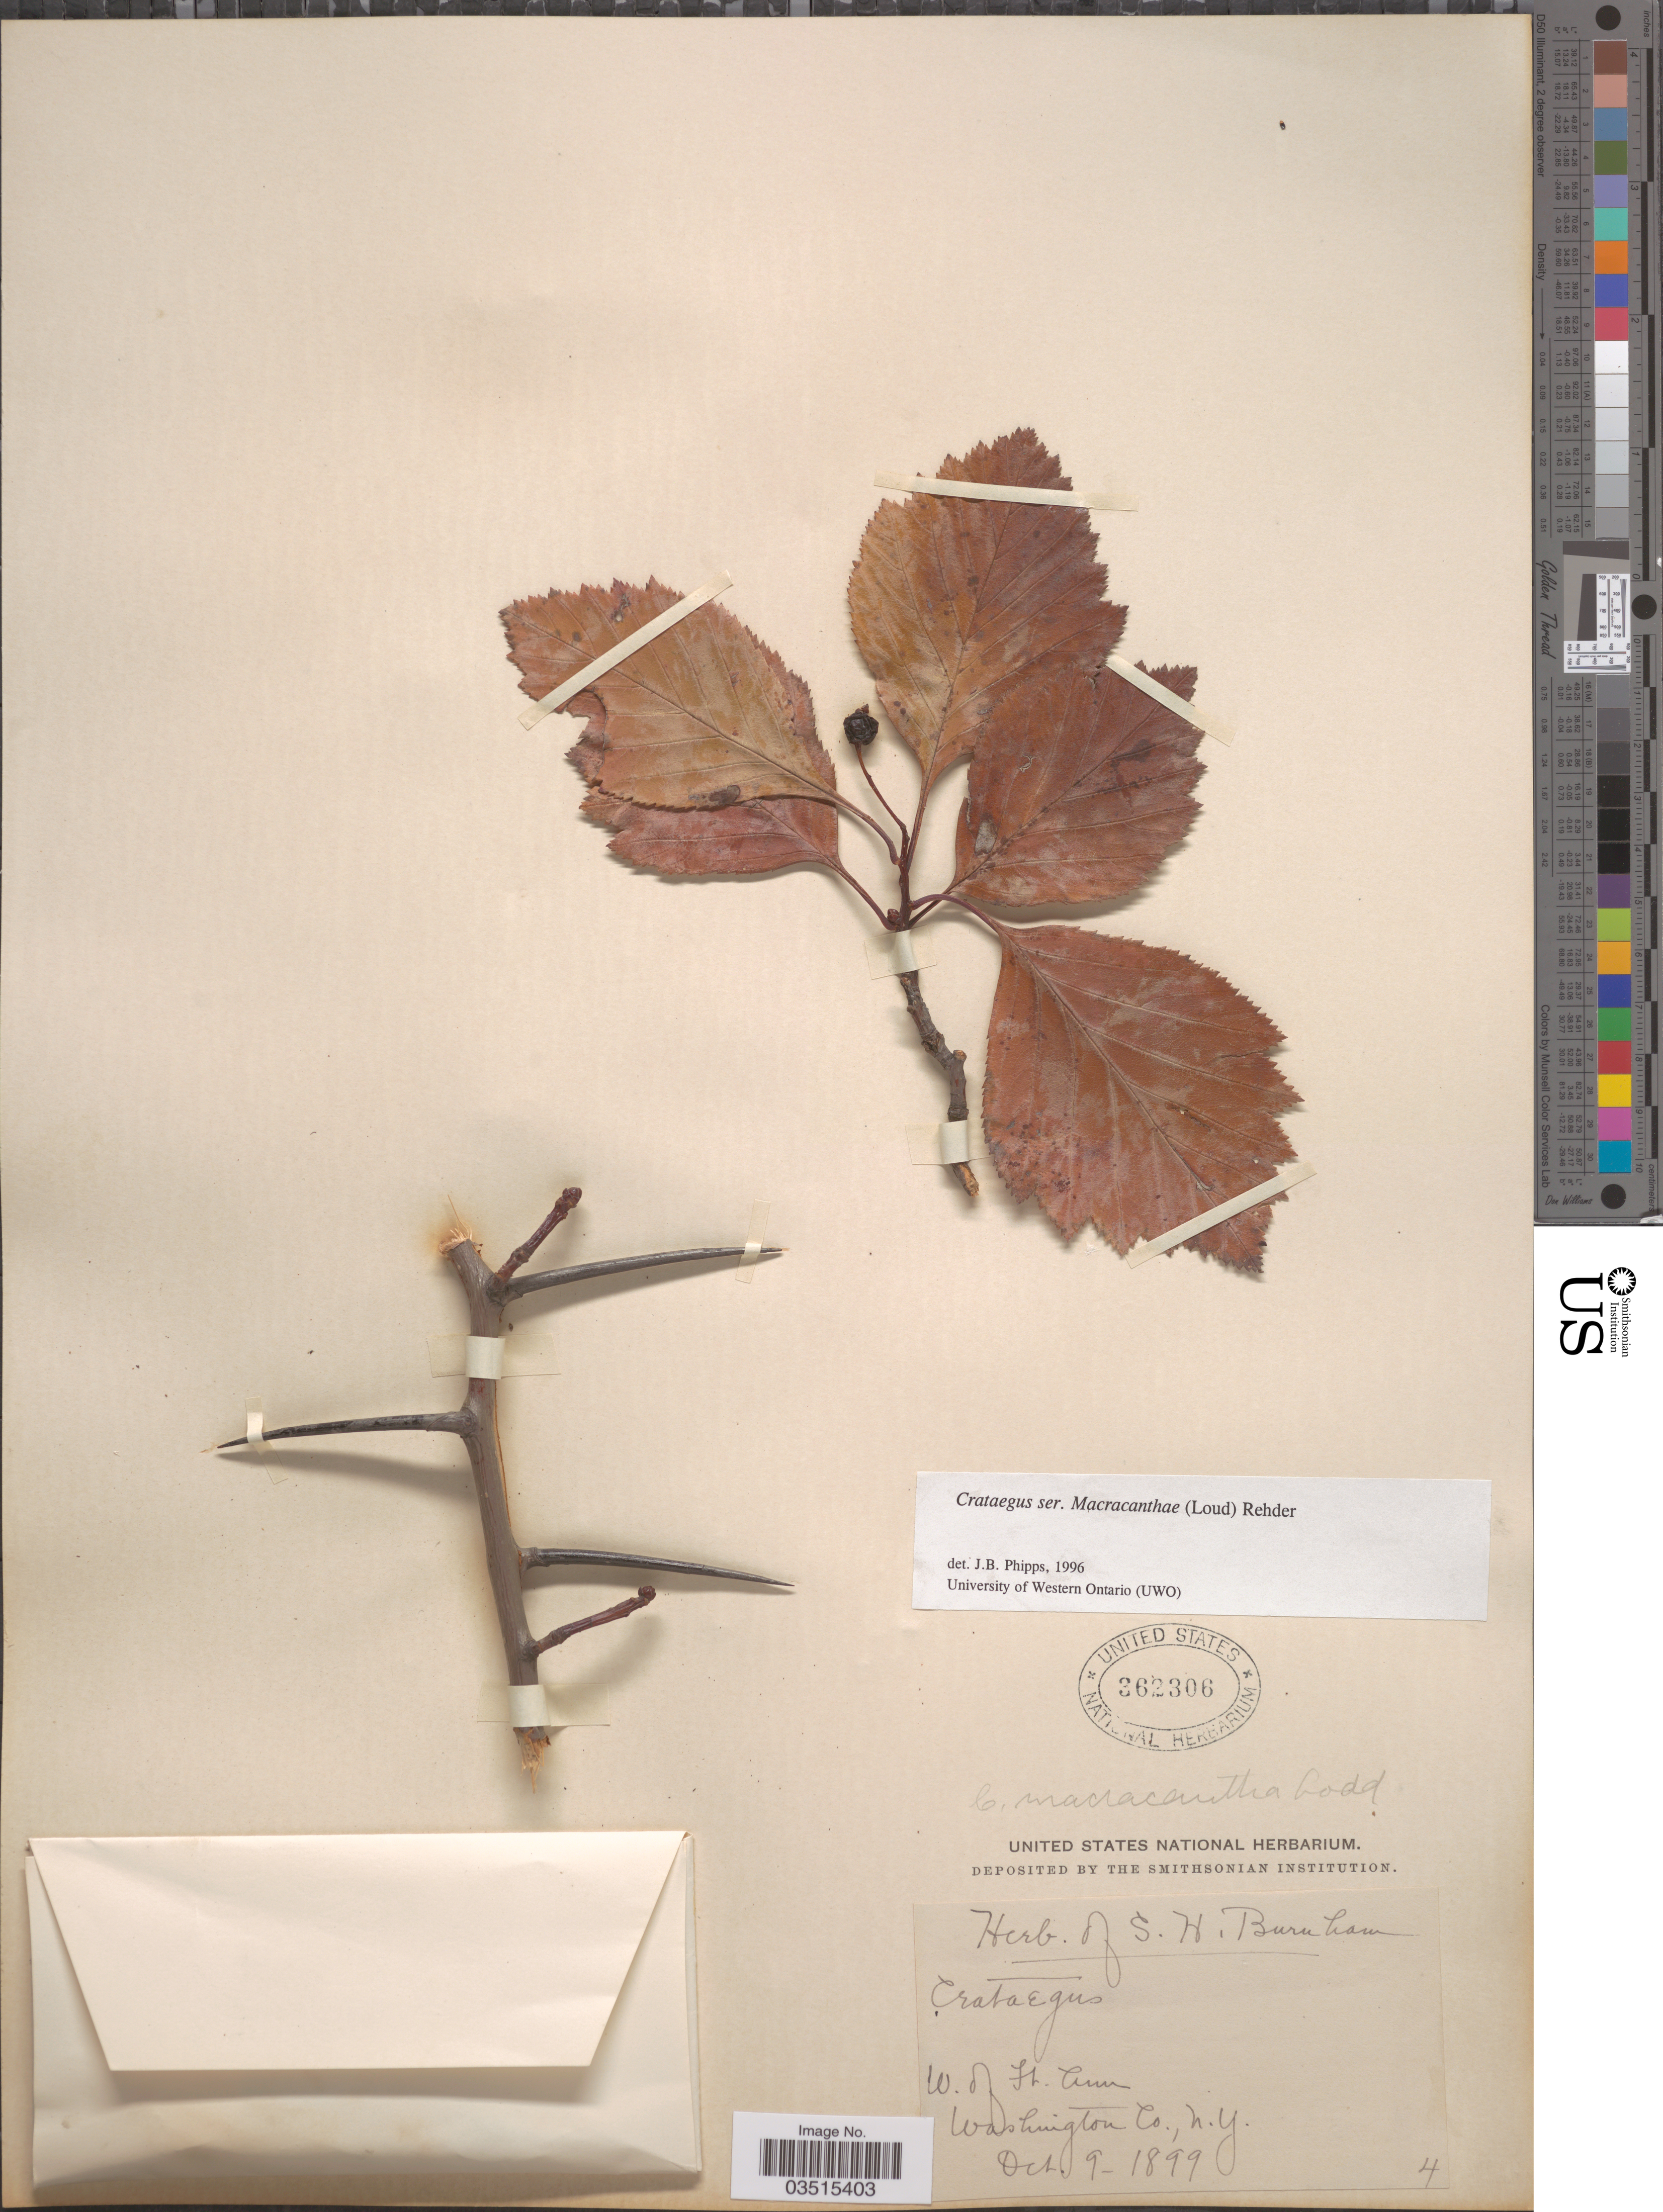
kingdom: Plantae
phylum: Tracheophyta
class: Magnoliopsida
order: Rosales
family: Rosaceae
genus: Crataegus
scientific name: Crataegus macracantha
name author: (Lindl.) Lodd. ex Loudon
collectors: ex herb. S.H. Burnham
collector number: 4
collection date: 1899-10-09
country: United States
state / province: New York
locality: W. of Ft. Ann. Washington Co.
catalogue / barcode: US 362306